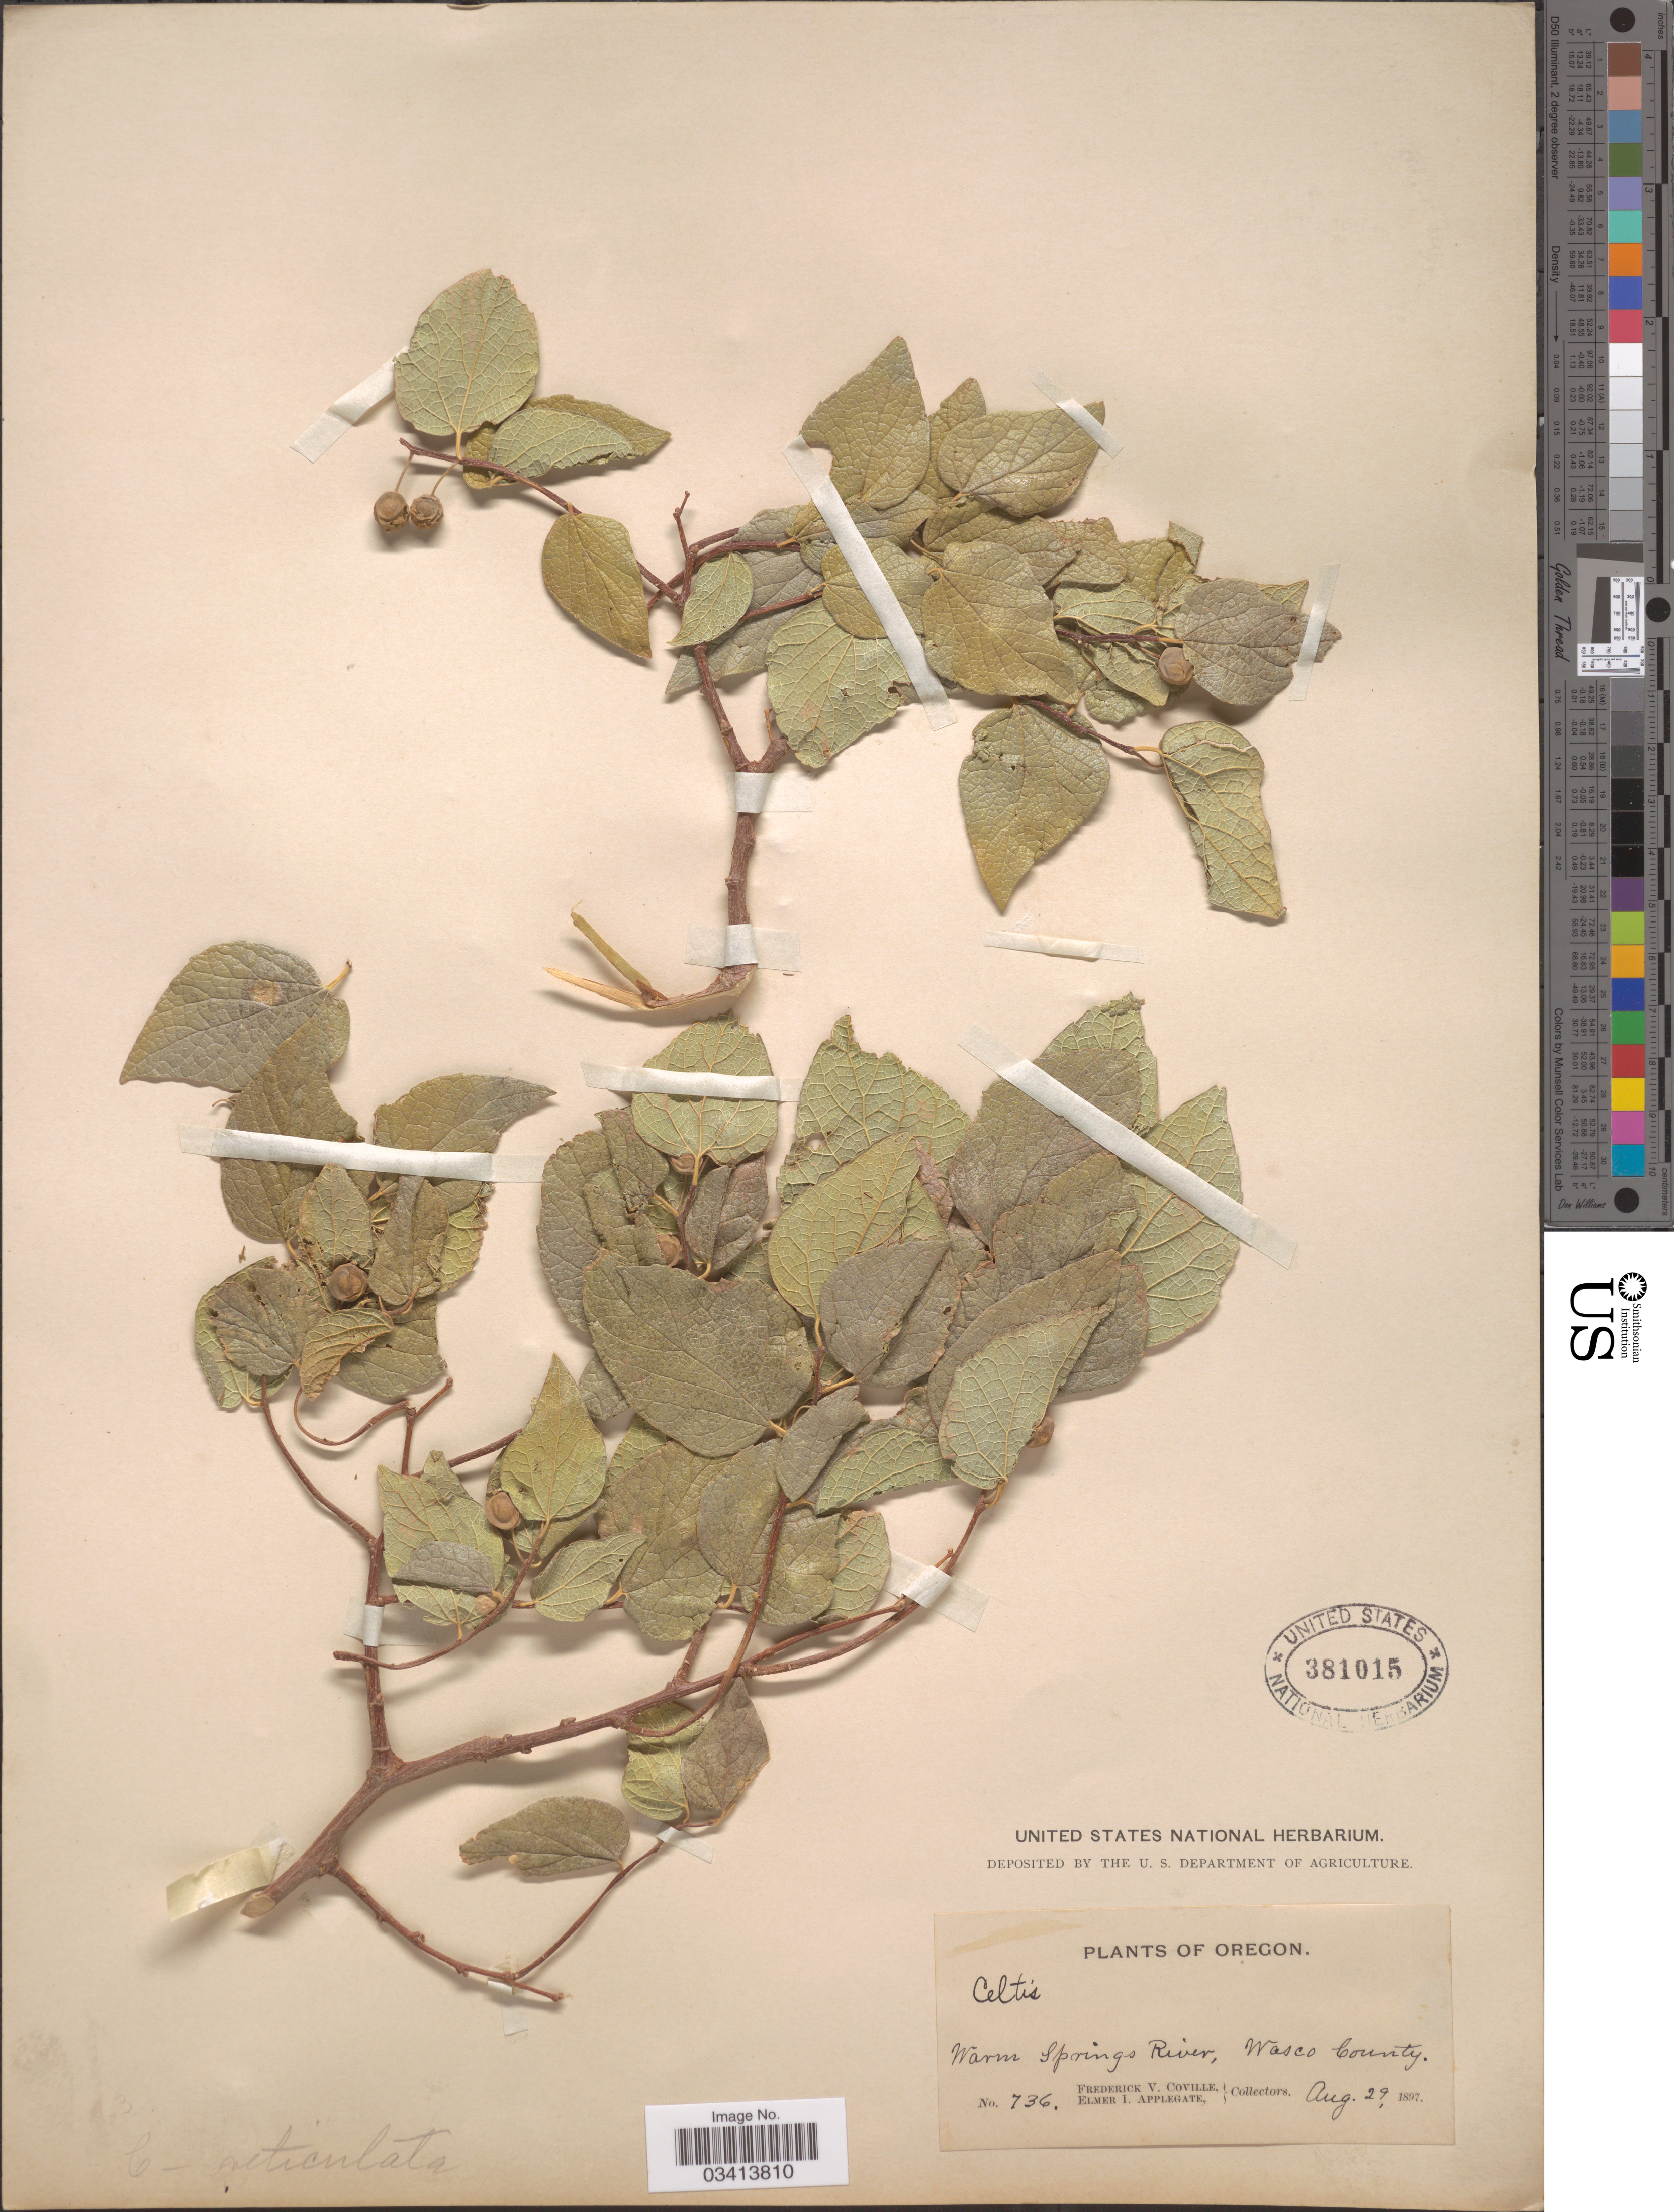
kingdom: Plantae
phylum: Tracheophyta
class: Magnoliopsida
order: Rosales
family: Cannabaceae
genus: Celtis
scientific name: Celtis laevigata var. reticulata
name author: (Torr.) L.D. Benson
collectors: F. V. Coville & E. I. Applegate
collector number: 736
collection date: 1897-08-29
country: United States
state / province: Oregon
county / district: Wasco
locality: Warm Springs River, Wasco County.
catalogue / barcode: US 381015